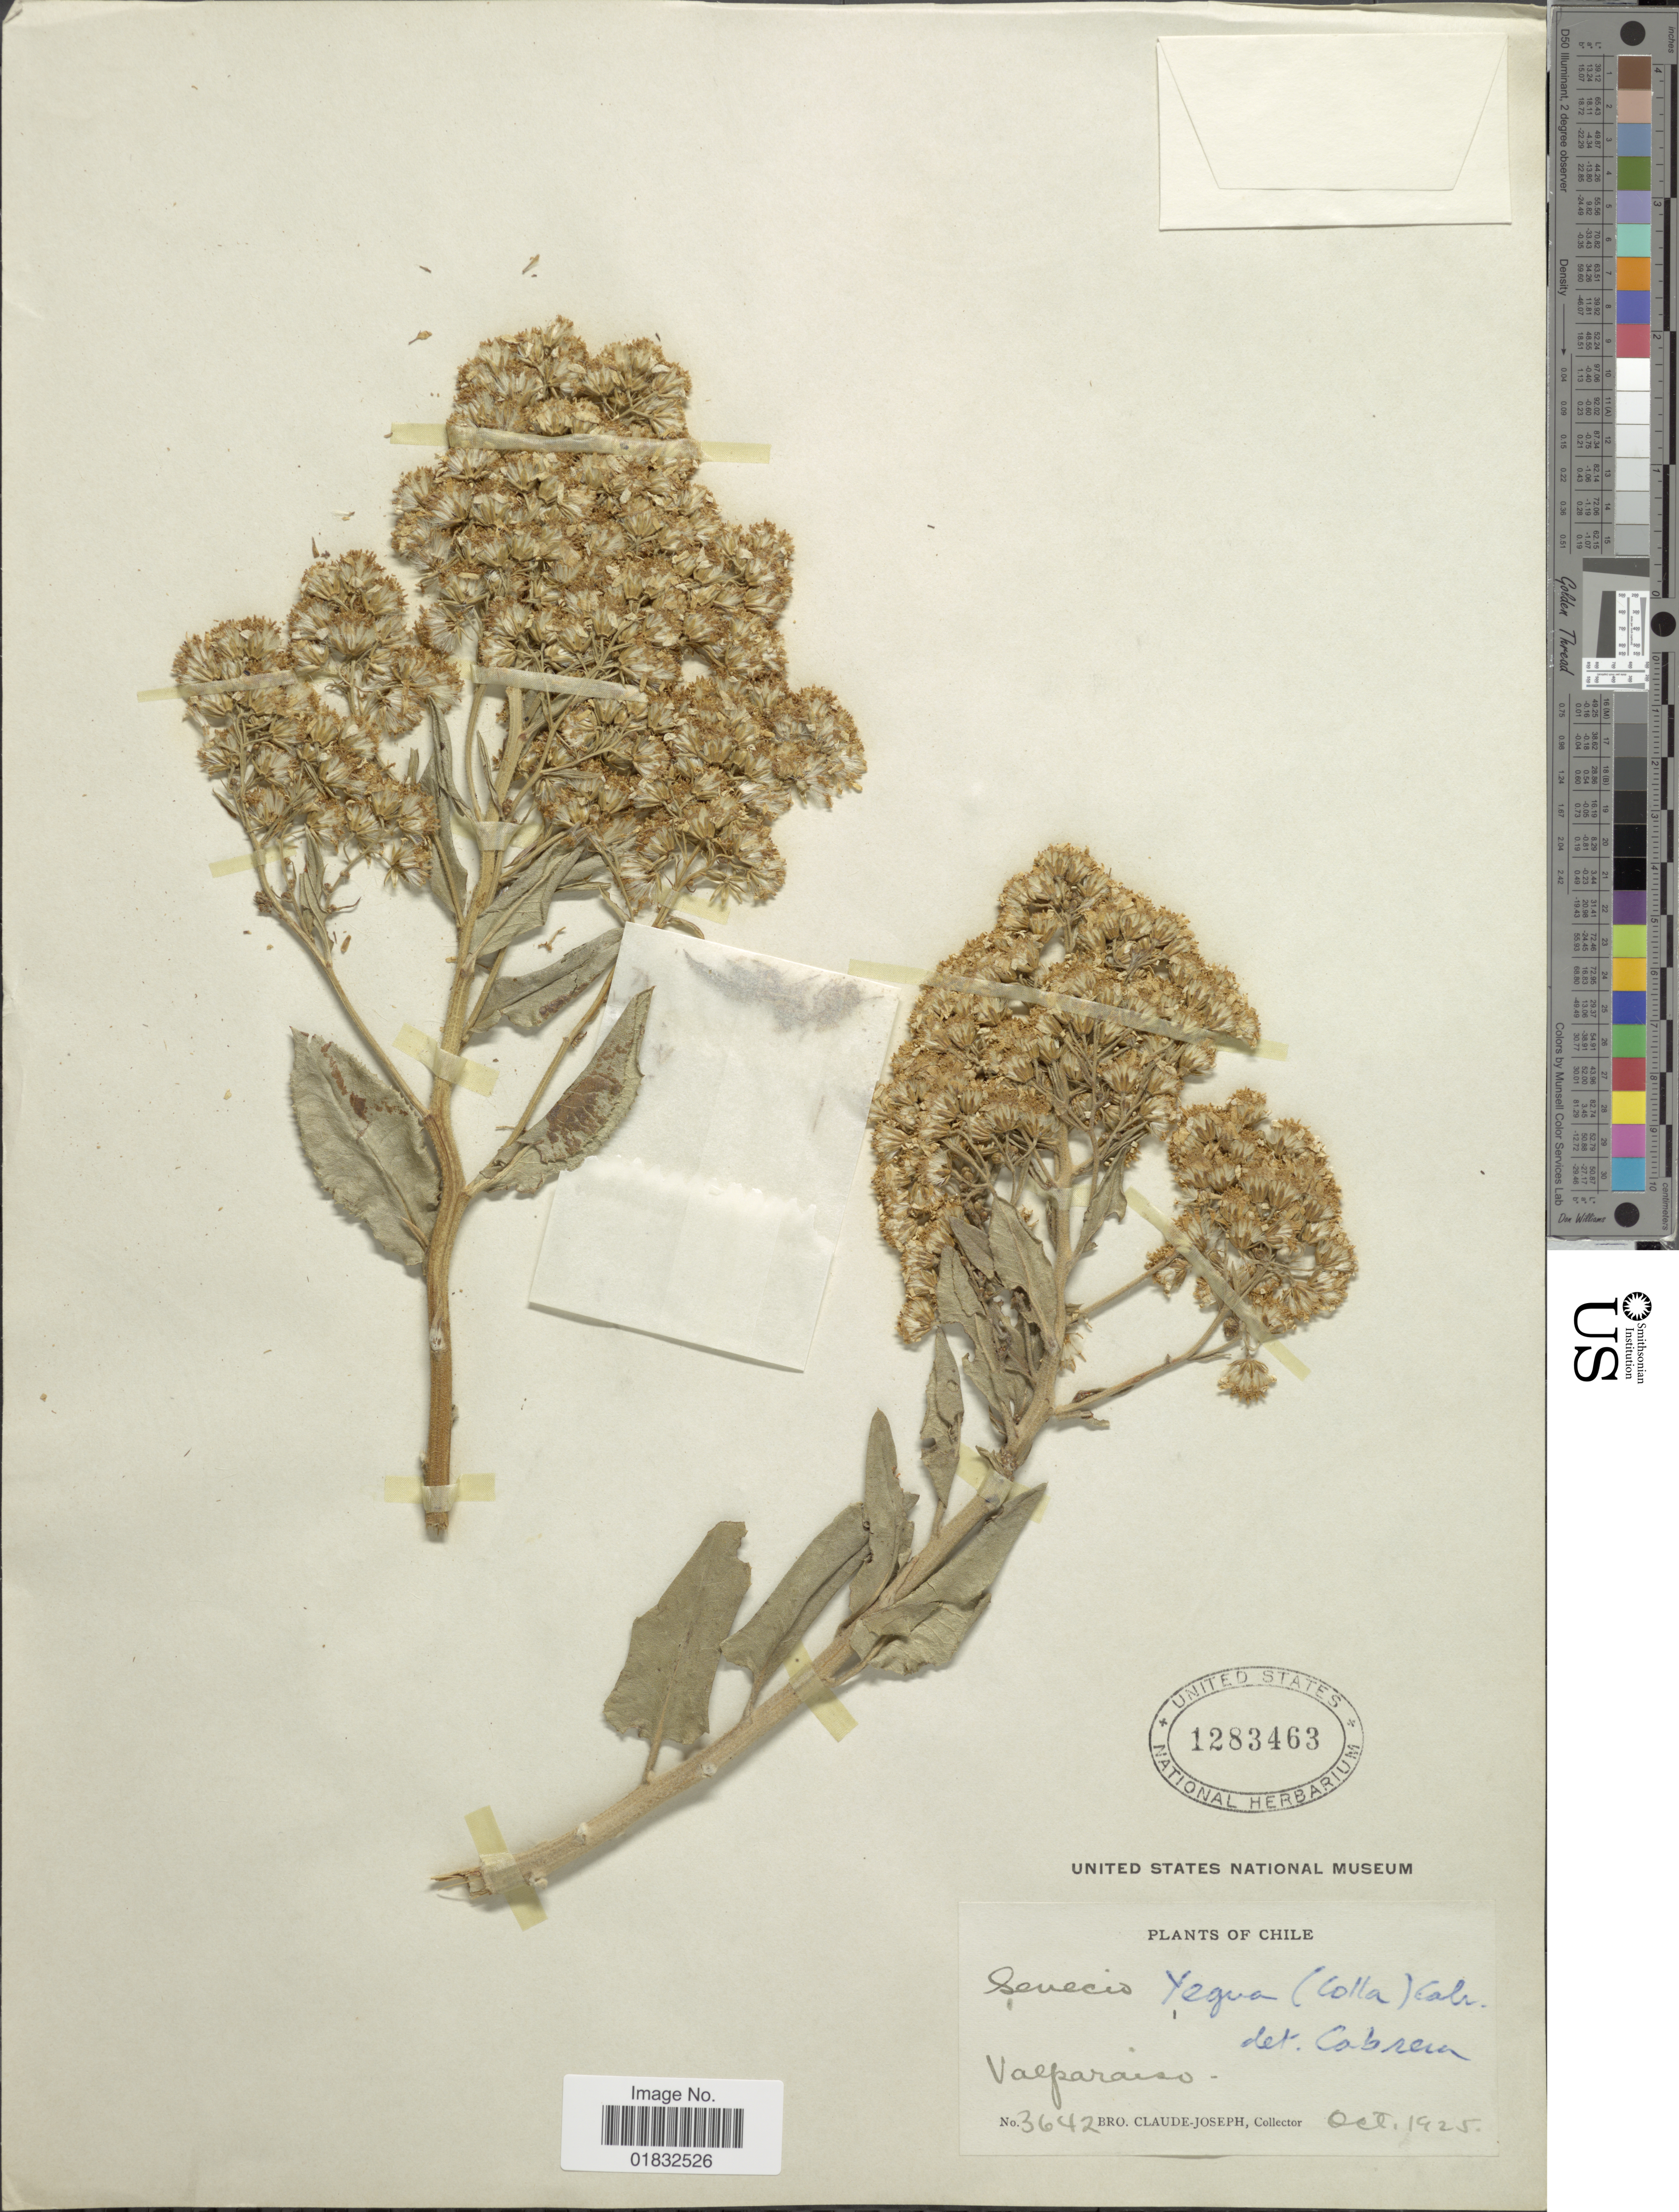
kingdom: Plantae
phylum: Tracheophyta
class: Magnoliopsida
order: Asterales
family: Asteraceae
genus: Acrisione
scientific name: Acrisione denticulata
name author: (Hook. & Arn.) B. Nord.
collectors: Bro. Claude-Joseph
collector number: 3642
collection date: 1925-10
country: Chile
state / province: Valparaíso (V)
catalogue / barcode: US 1283463